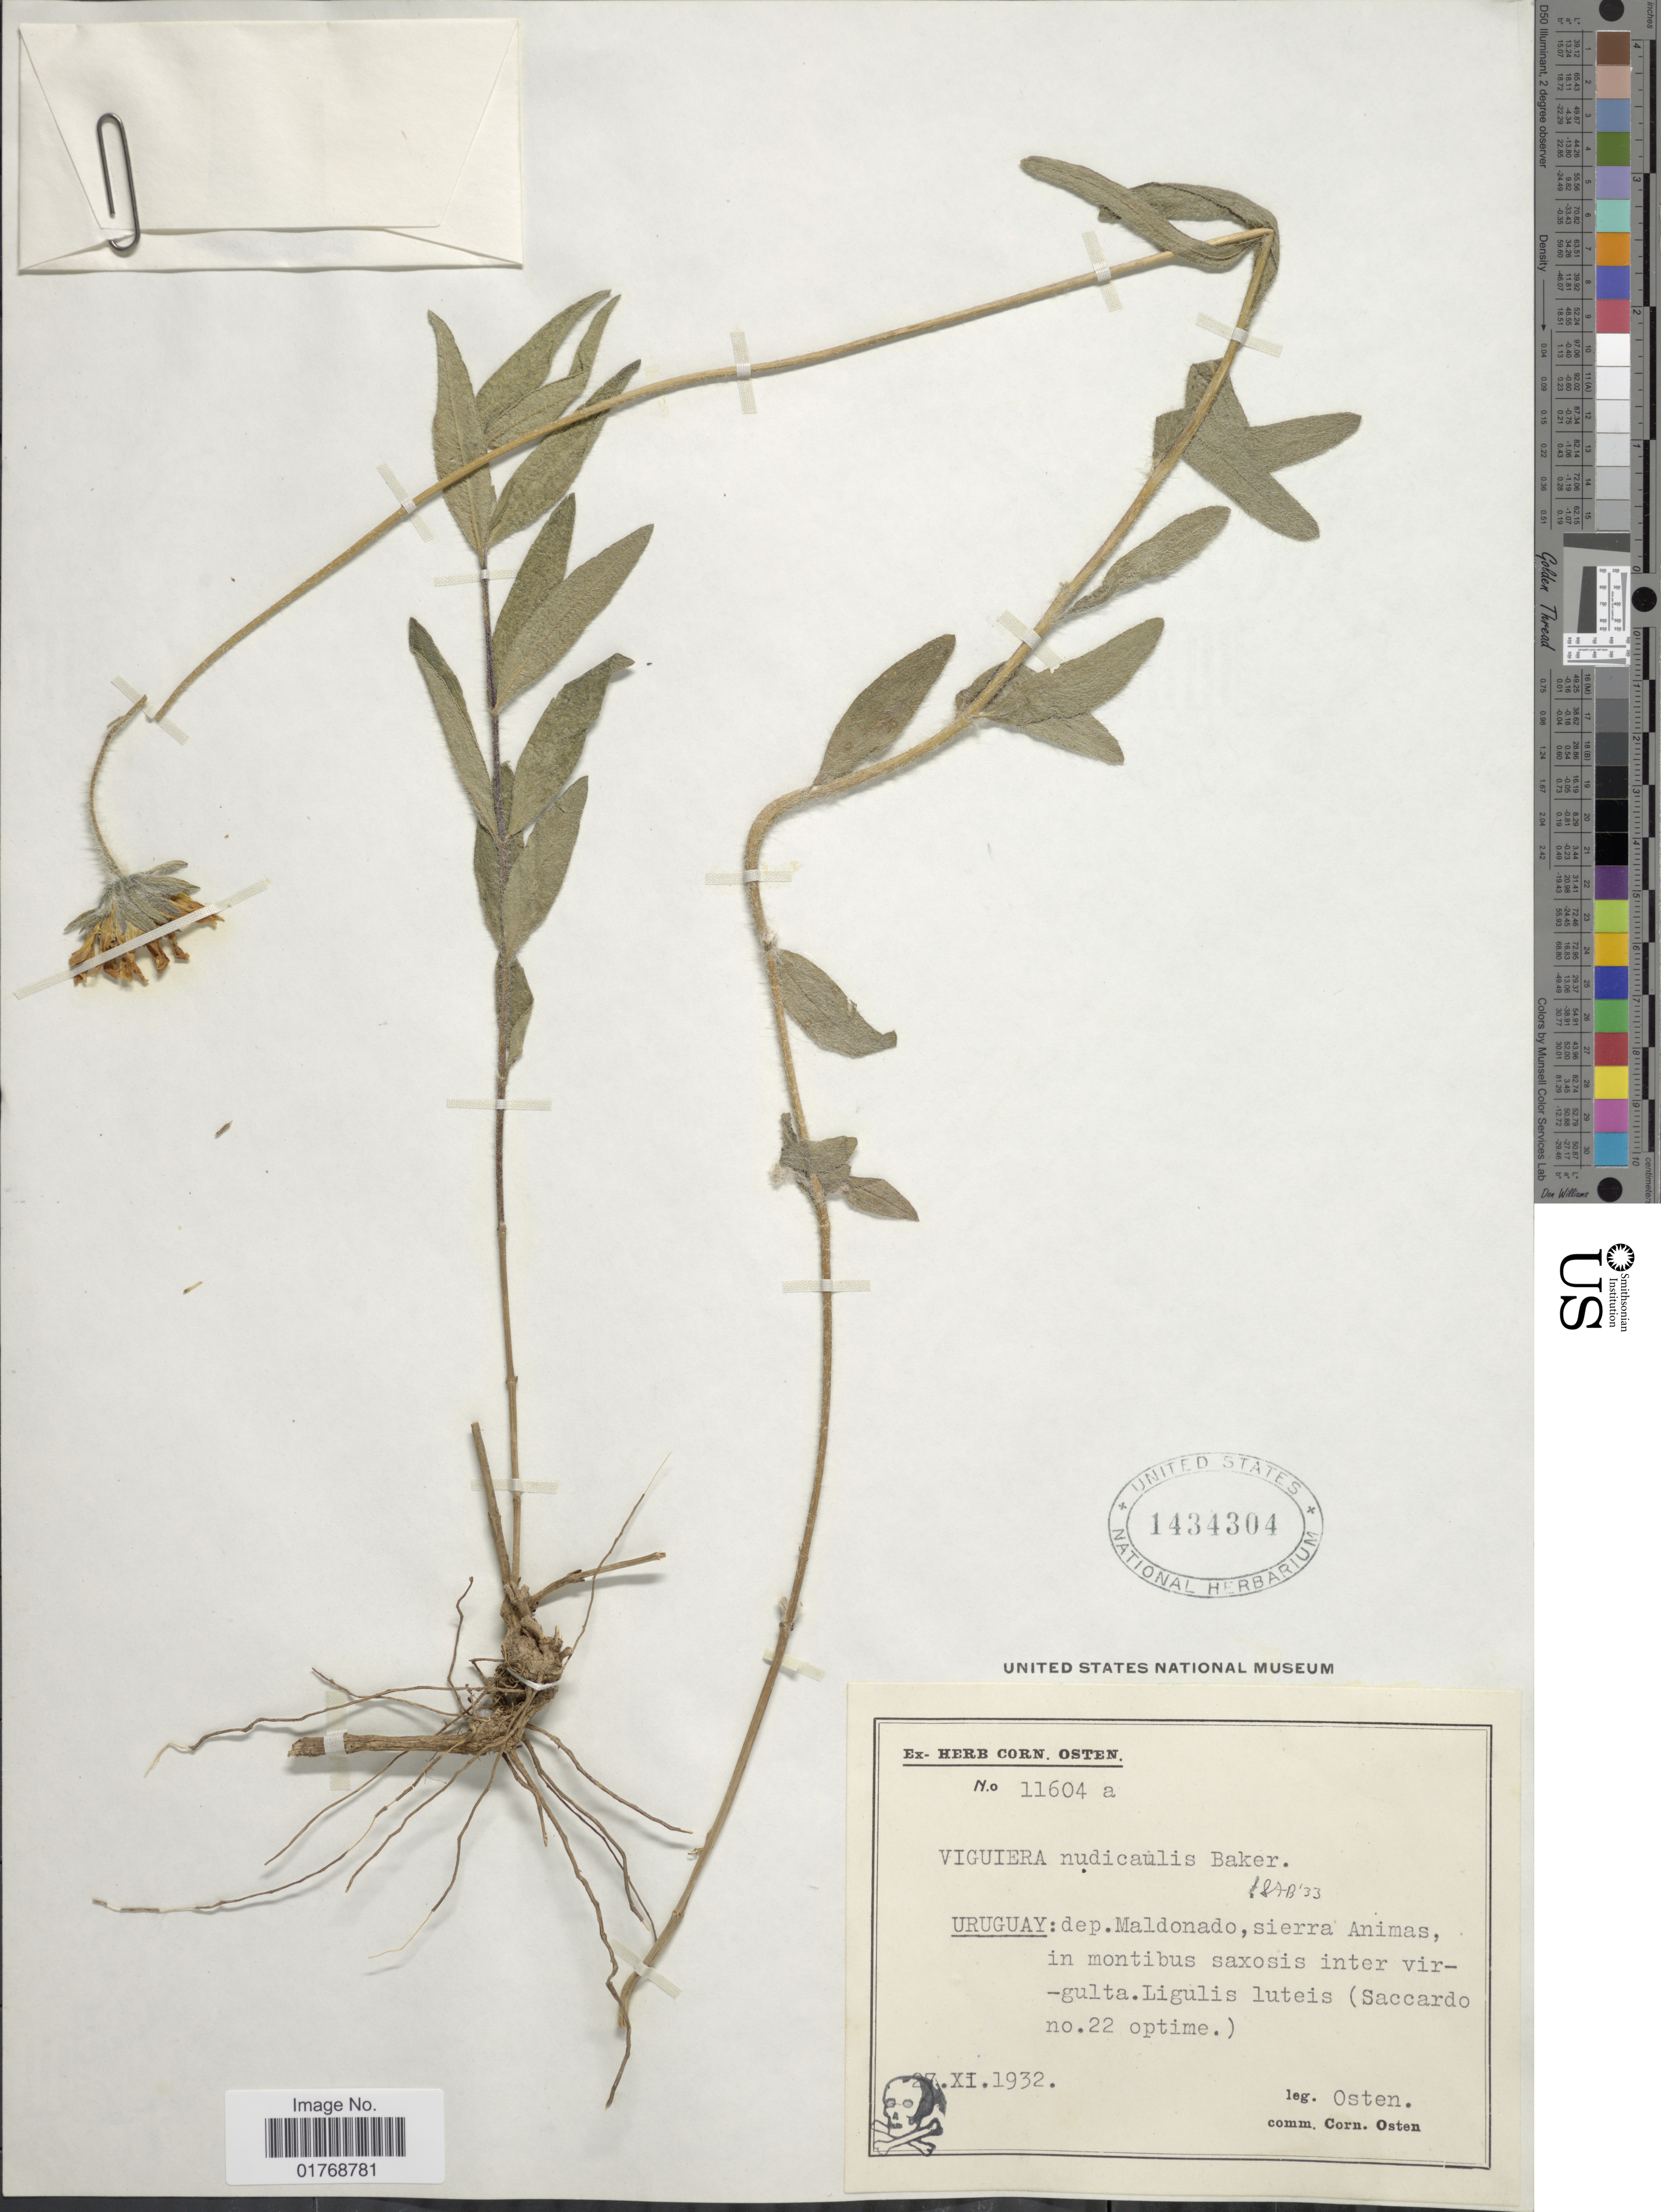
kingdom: Plantae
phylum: Tracheophyta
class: Magnoliopsida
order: Asterales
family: Asteraceae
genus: Viguiera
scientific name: Viguiera nudibasilaris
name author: S.F. Blake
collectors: C. Osten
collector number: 11604a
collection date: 1932-11-27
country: Uruguay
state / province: Maldonado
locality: Uruguay: dep. Maldonado, sierra Animas, in montibus saxosis inter virgulta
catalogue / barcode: US 1434304